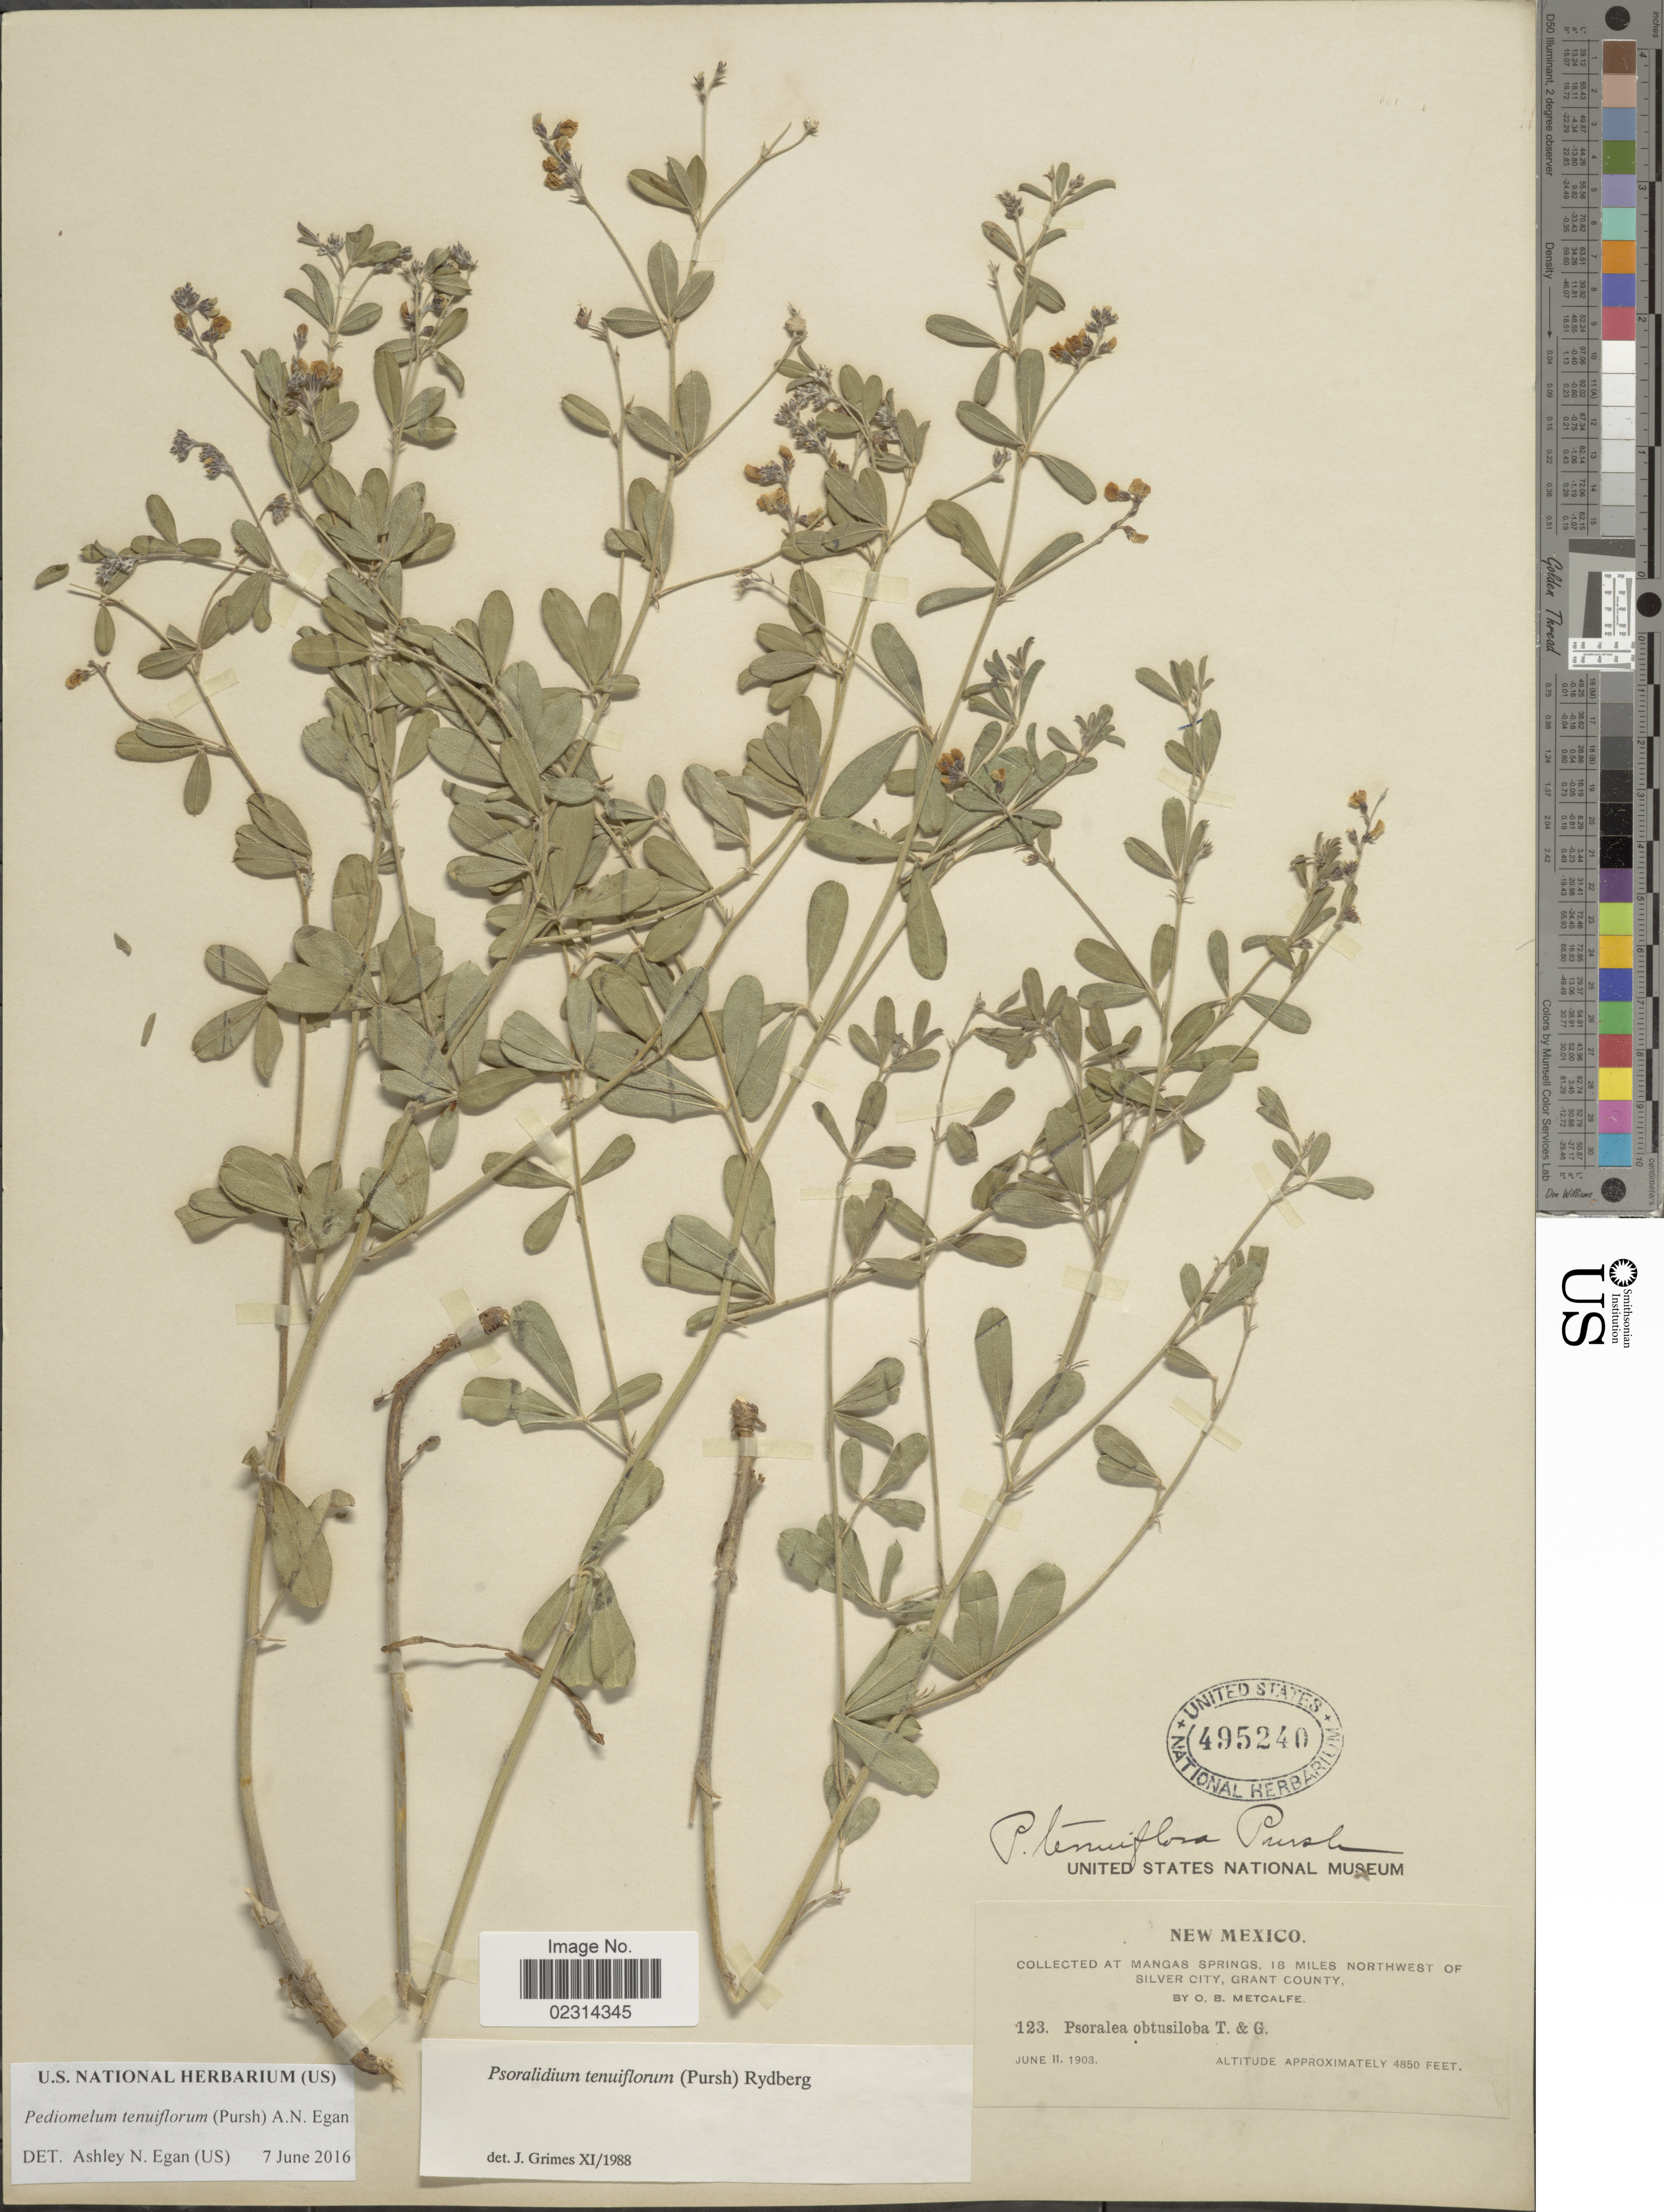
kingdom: Plantae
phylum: Tracheophyta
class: Magnoliopsida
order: Fabales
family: Fabaceae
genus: Psoralidium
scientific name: Psoralidium tenuiflorum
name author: (Pursh) Rydb.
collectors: O. B. Metcalfe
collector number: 123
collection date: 1903-06-11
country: United States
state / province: New Mexico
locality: Mangas Springs, 18 miles northwest of Silver City, Grant County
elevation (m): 1478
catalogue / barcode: US 495240